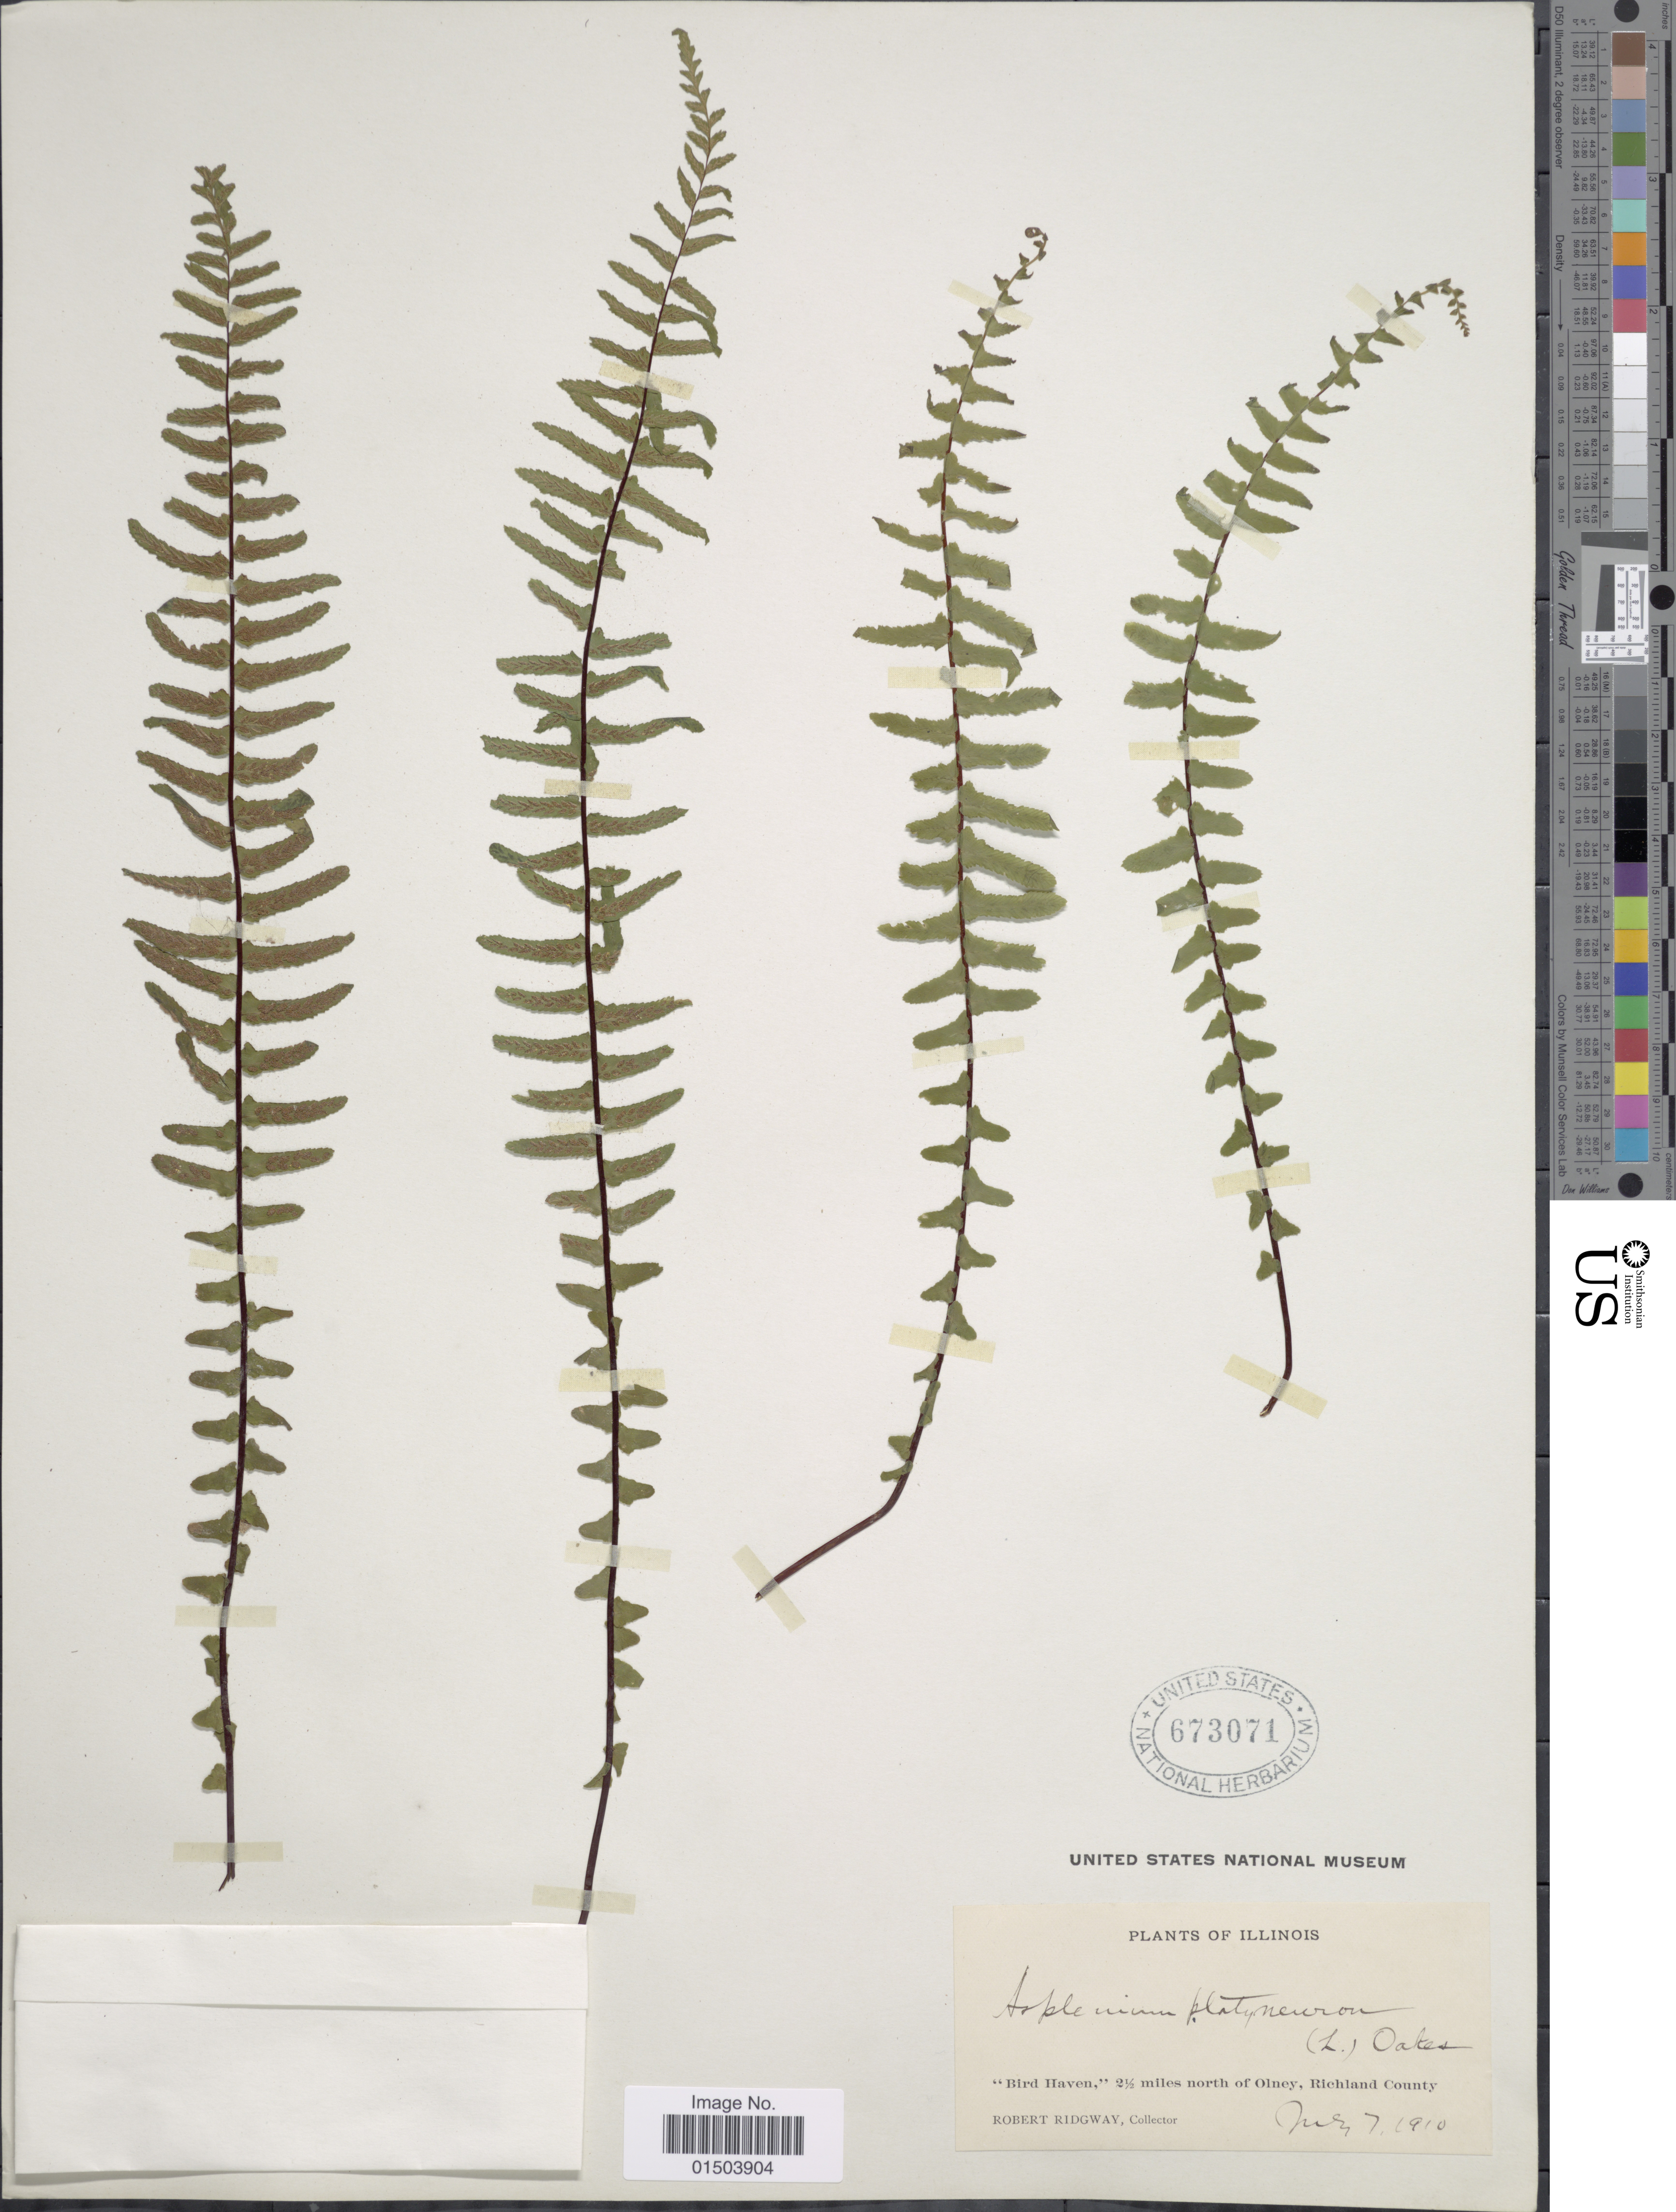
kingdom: Plantae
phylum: Tracheophyta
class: Polypodiopsida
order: Polypodiales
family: Aspleniaceae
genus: Asplenium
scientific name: Asplenium platyneuron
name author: (L.) Britton, Stearns & Poggenb.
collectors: R. Ridgway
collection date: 1910-07-07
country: United States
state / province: Illinois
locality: Bird Haven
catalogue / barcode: US 673071